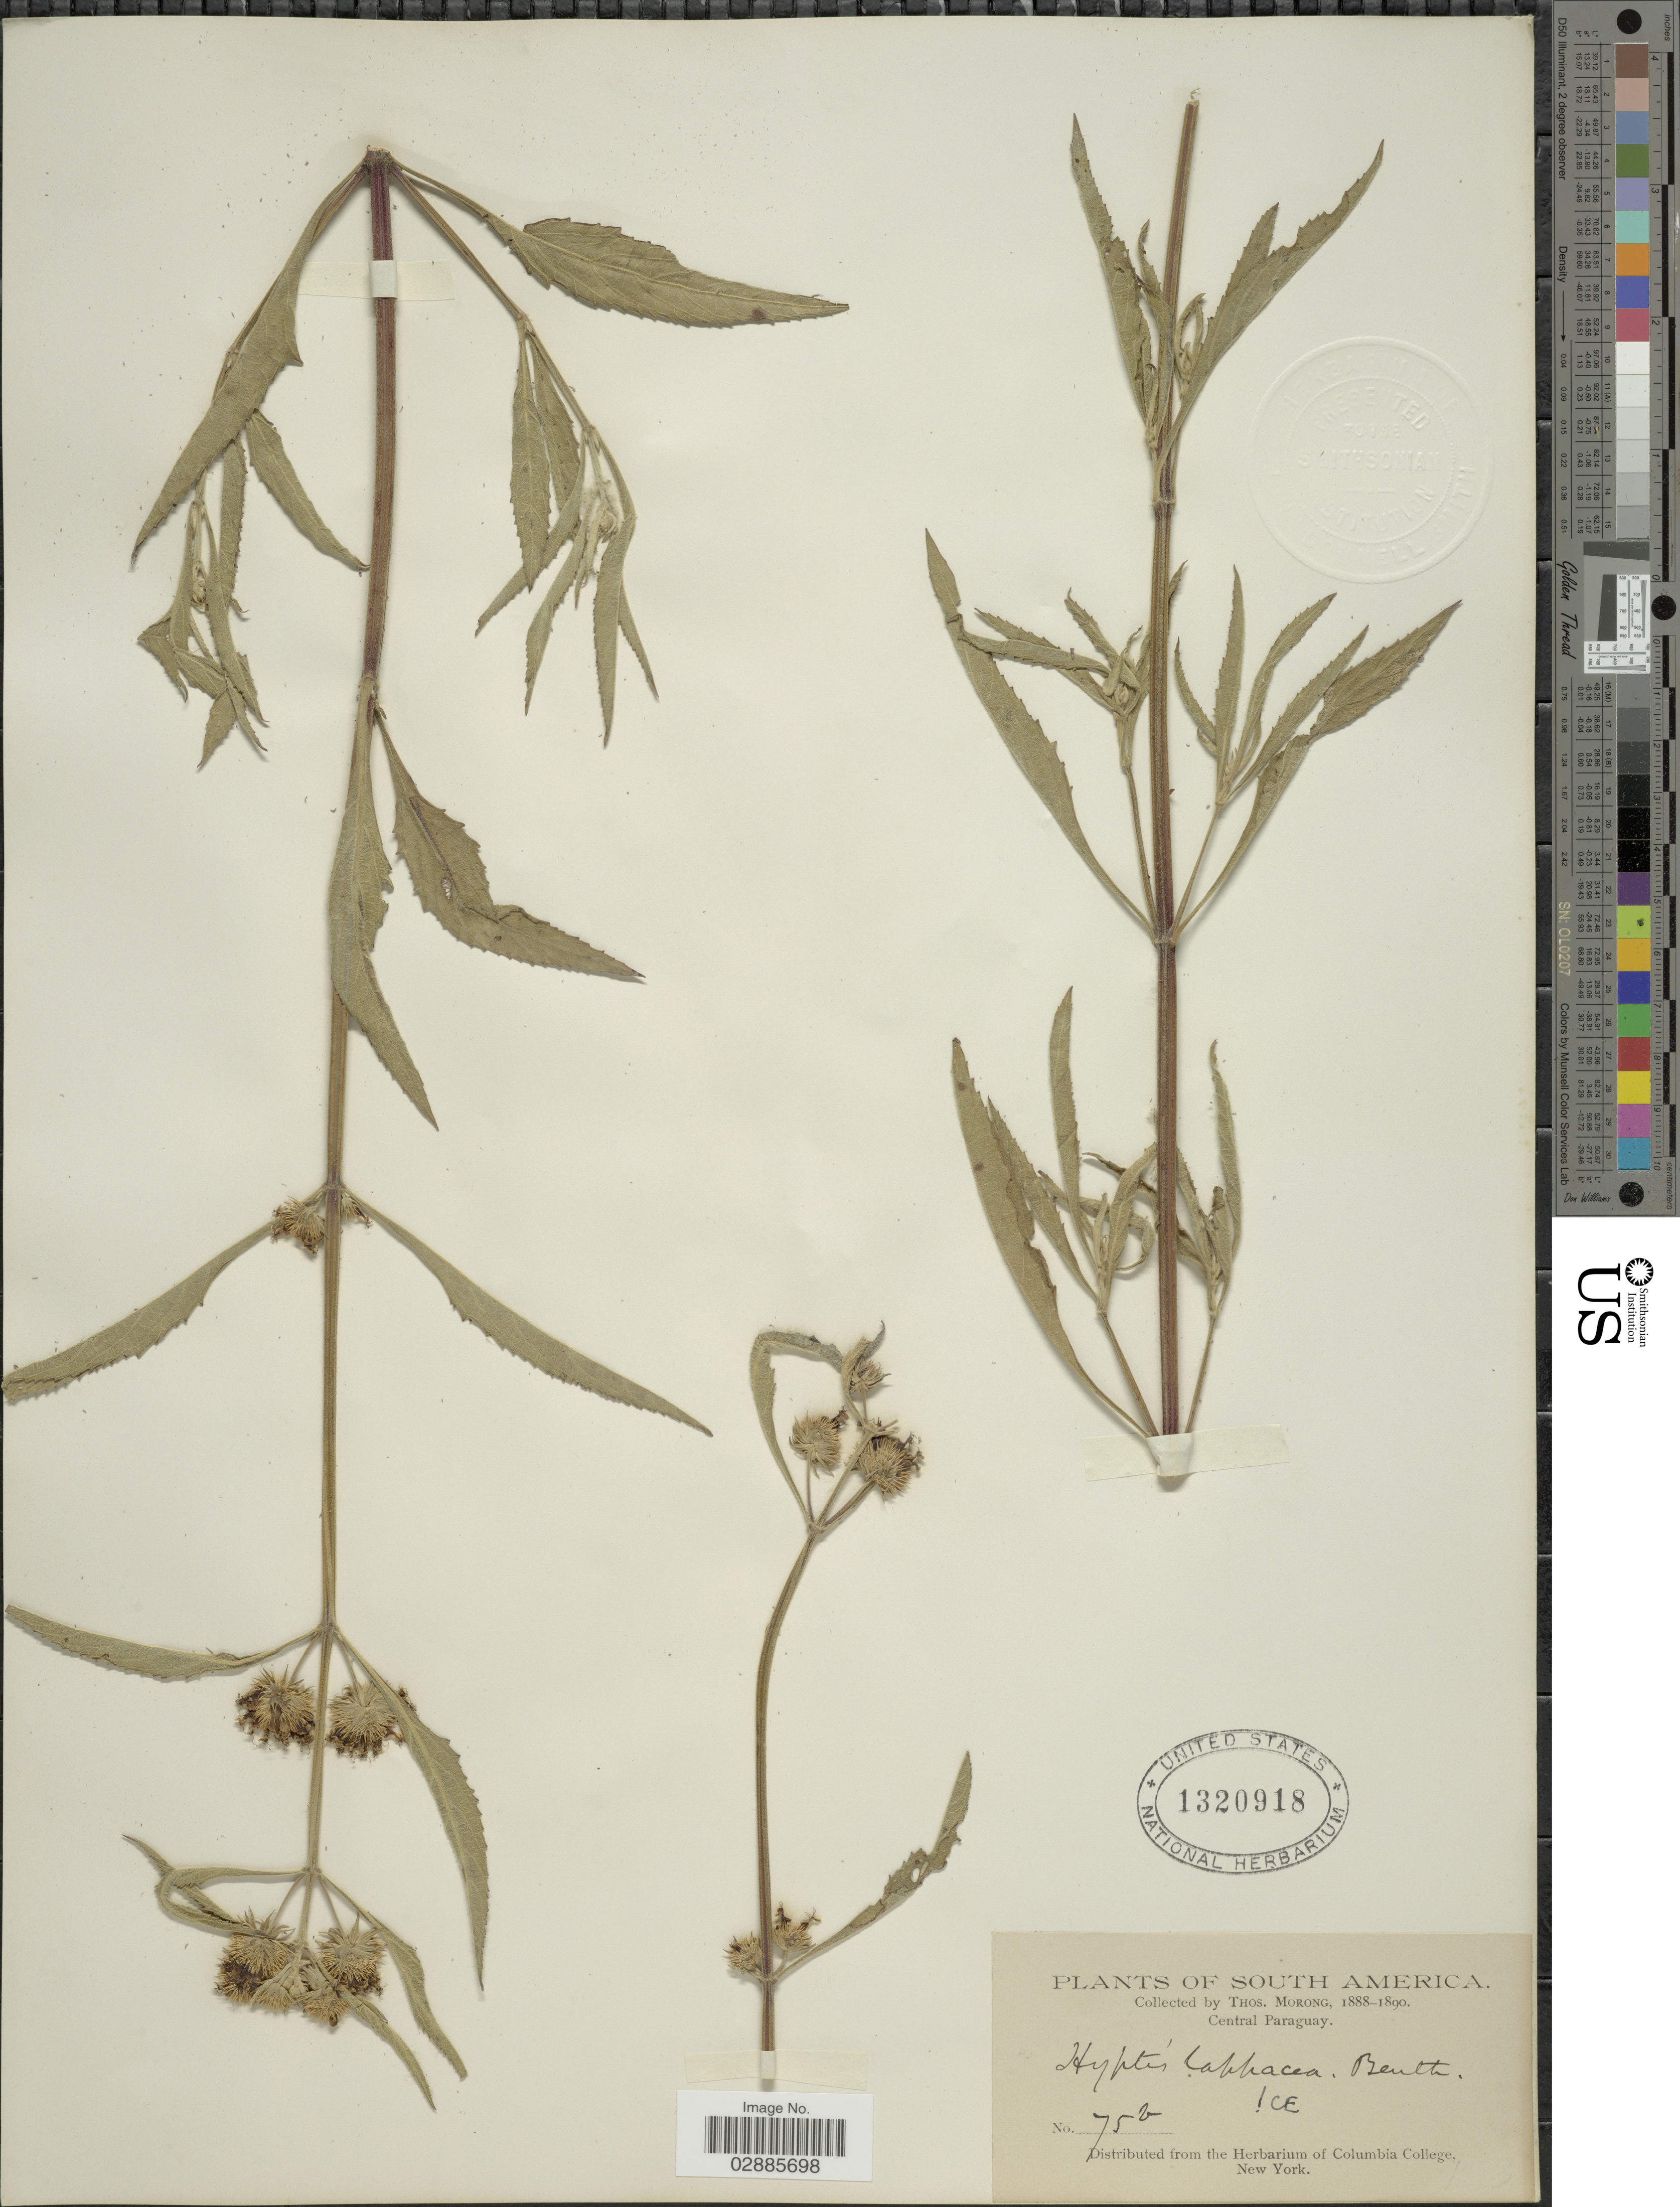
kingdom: Plantae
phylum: Tracheophyta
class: Magnoliopsida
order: Lamiales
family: Lamiaceae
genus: Hyptis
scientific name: Hyptis lappacea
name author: Benth.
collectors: ex herb. T. Morong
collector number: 75b*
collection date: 1888/1890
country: Paraguay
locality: Central Paraguay.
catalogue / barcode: US 1320918